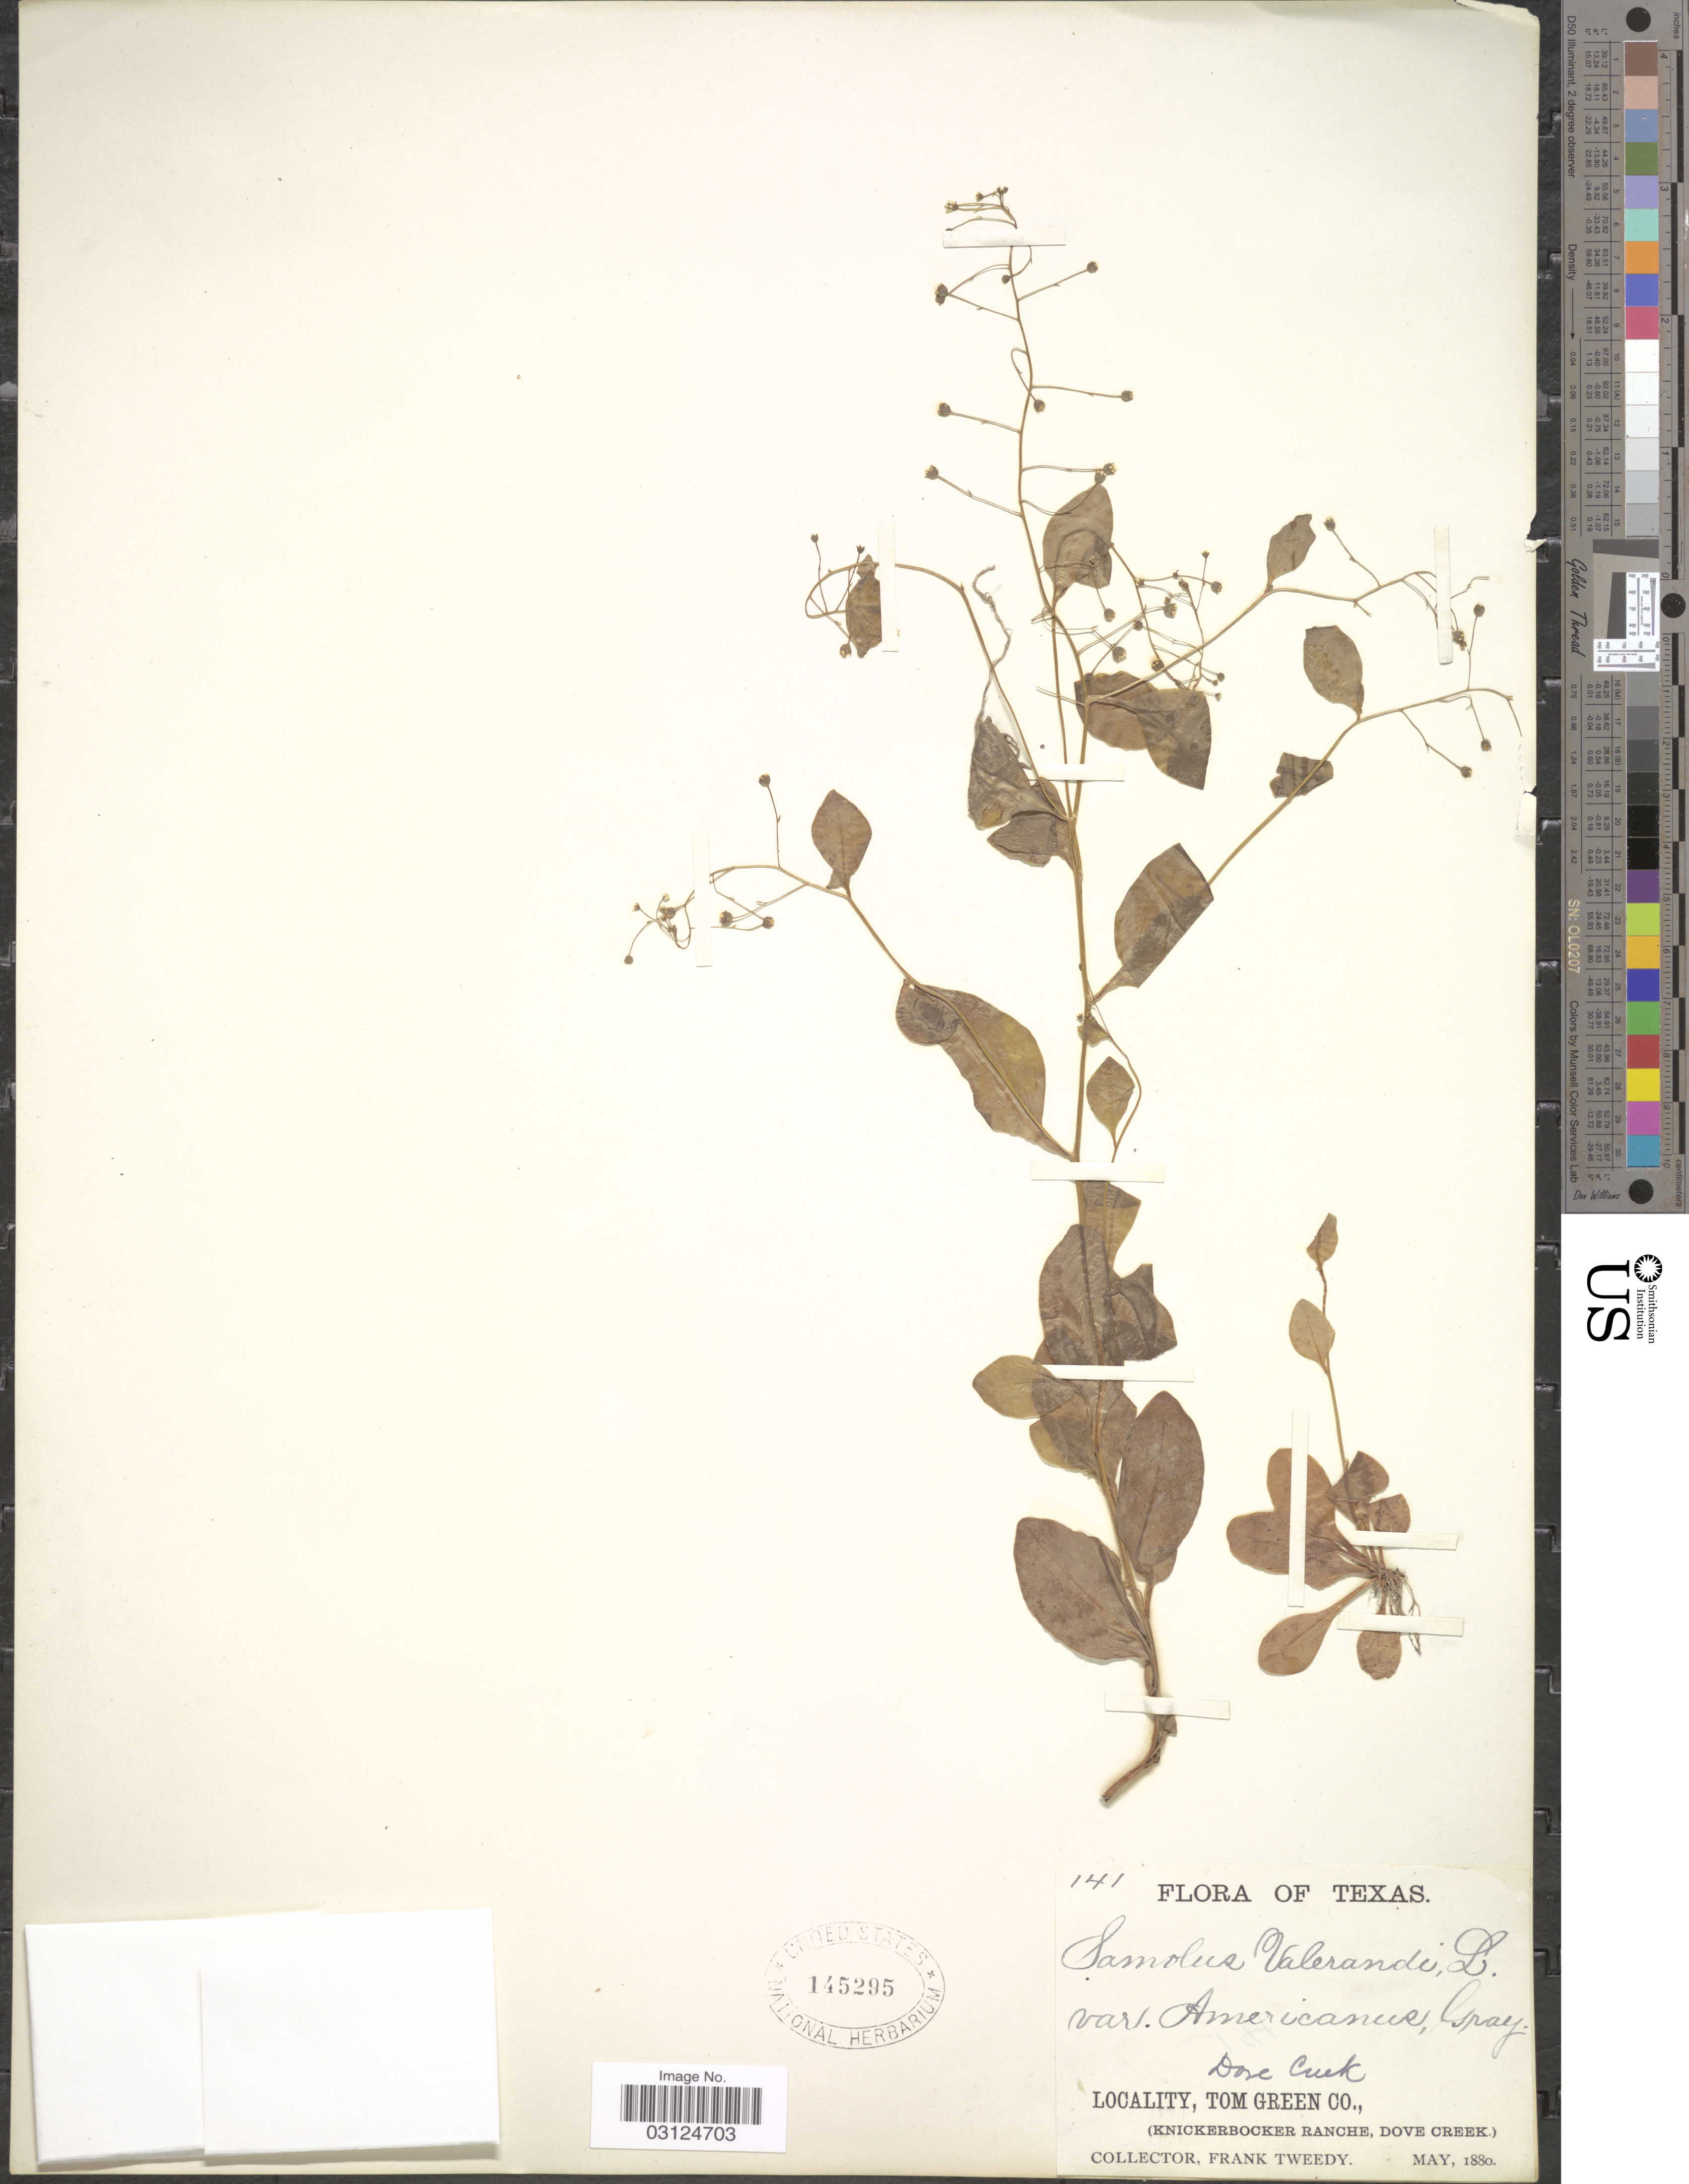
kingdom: Plantae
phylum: Tracheophyta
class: Magnoliopsida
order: Ericales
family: Primulaceae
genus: Samolus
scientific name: Samolus parviflorus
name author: Raf.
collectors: F. Tweedy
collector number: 141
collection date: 1880-05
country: United States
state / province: Texas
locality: Dove Creek. Tom Green Co., (Knickerbocker Ranche, Dove Creek).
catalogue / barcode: US 145295